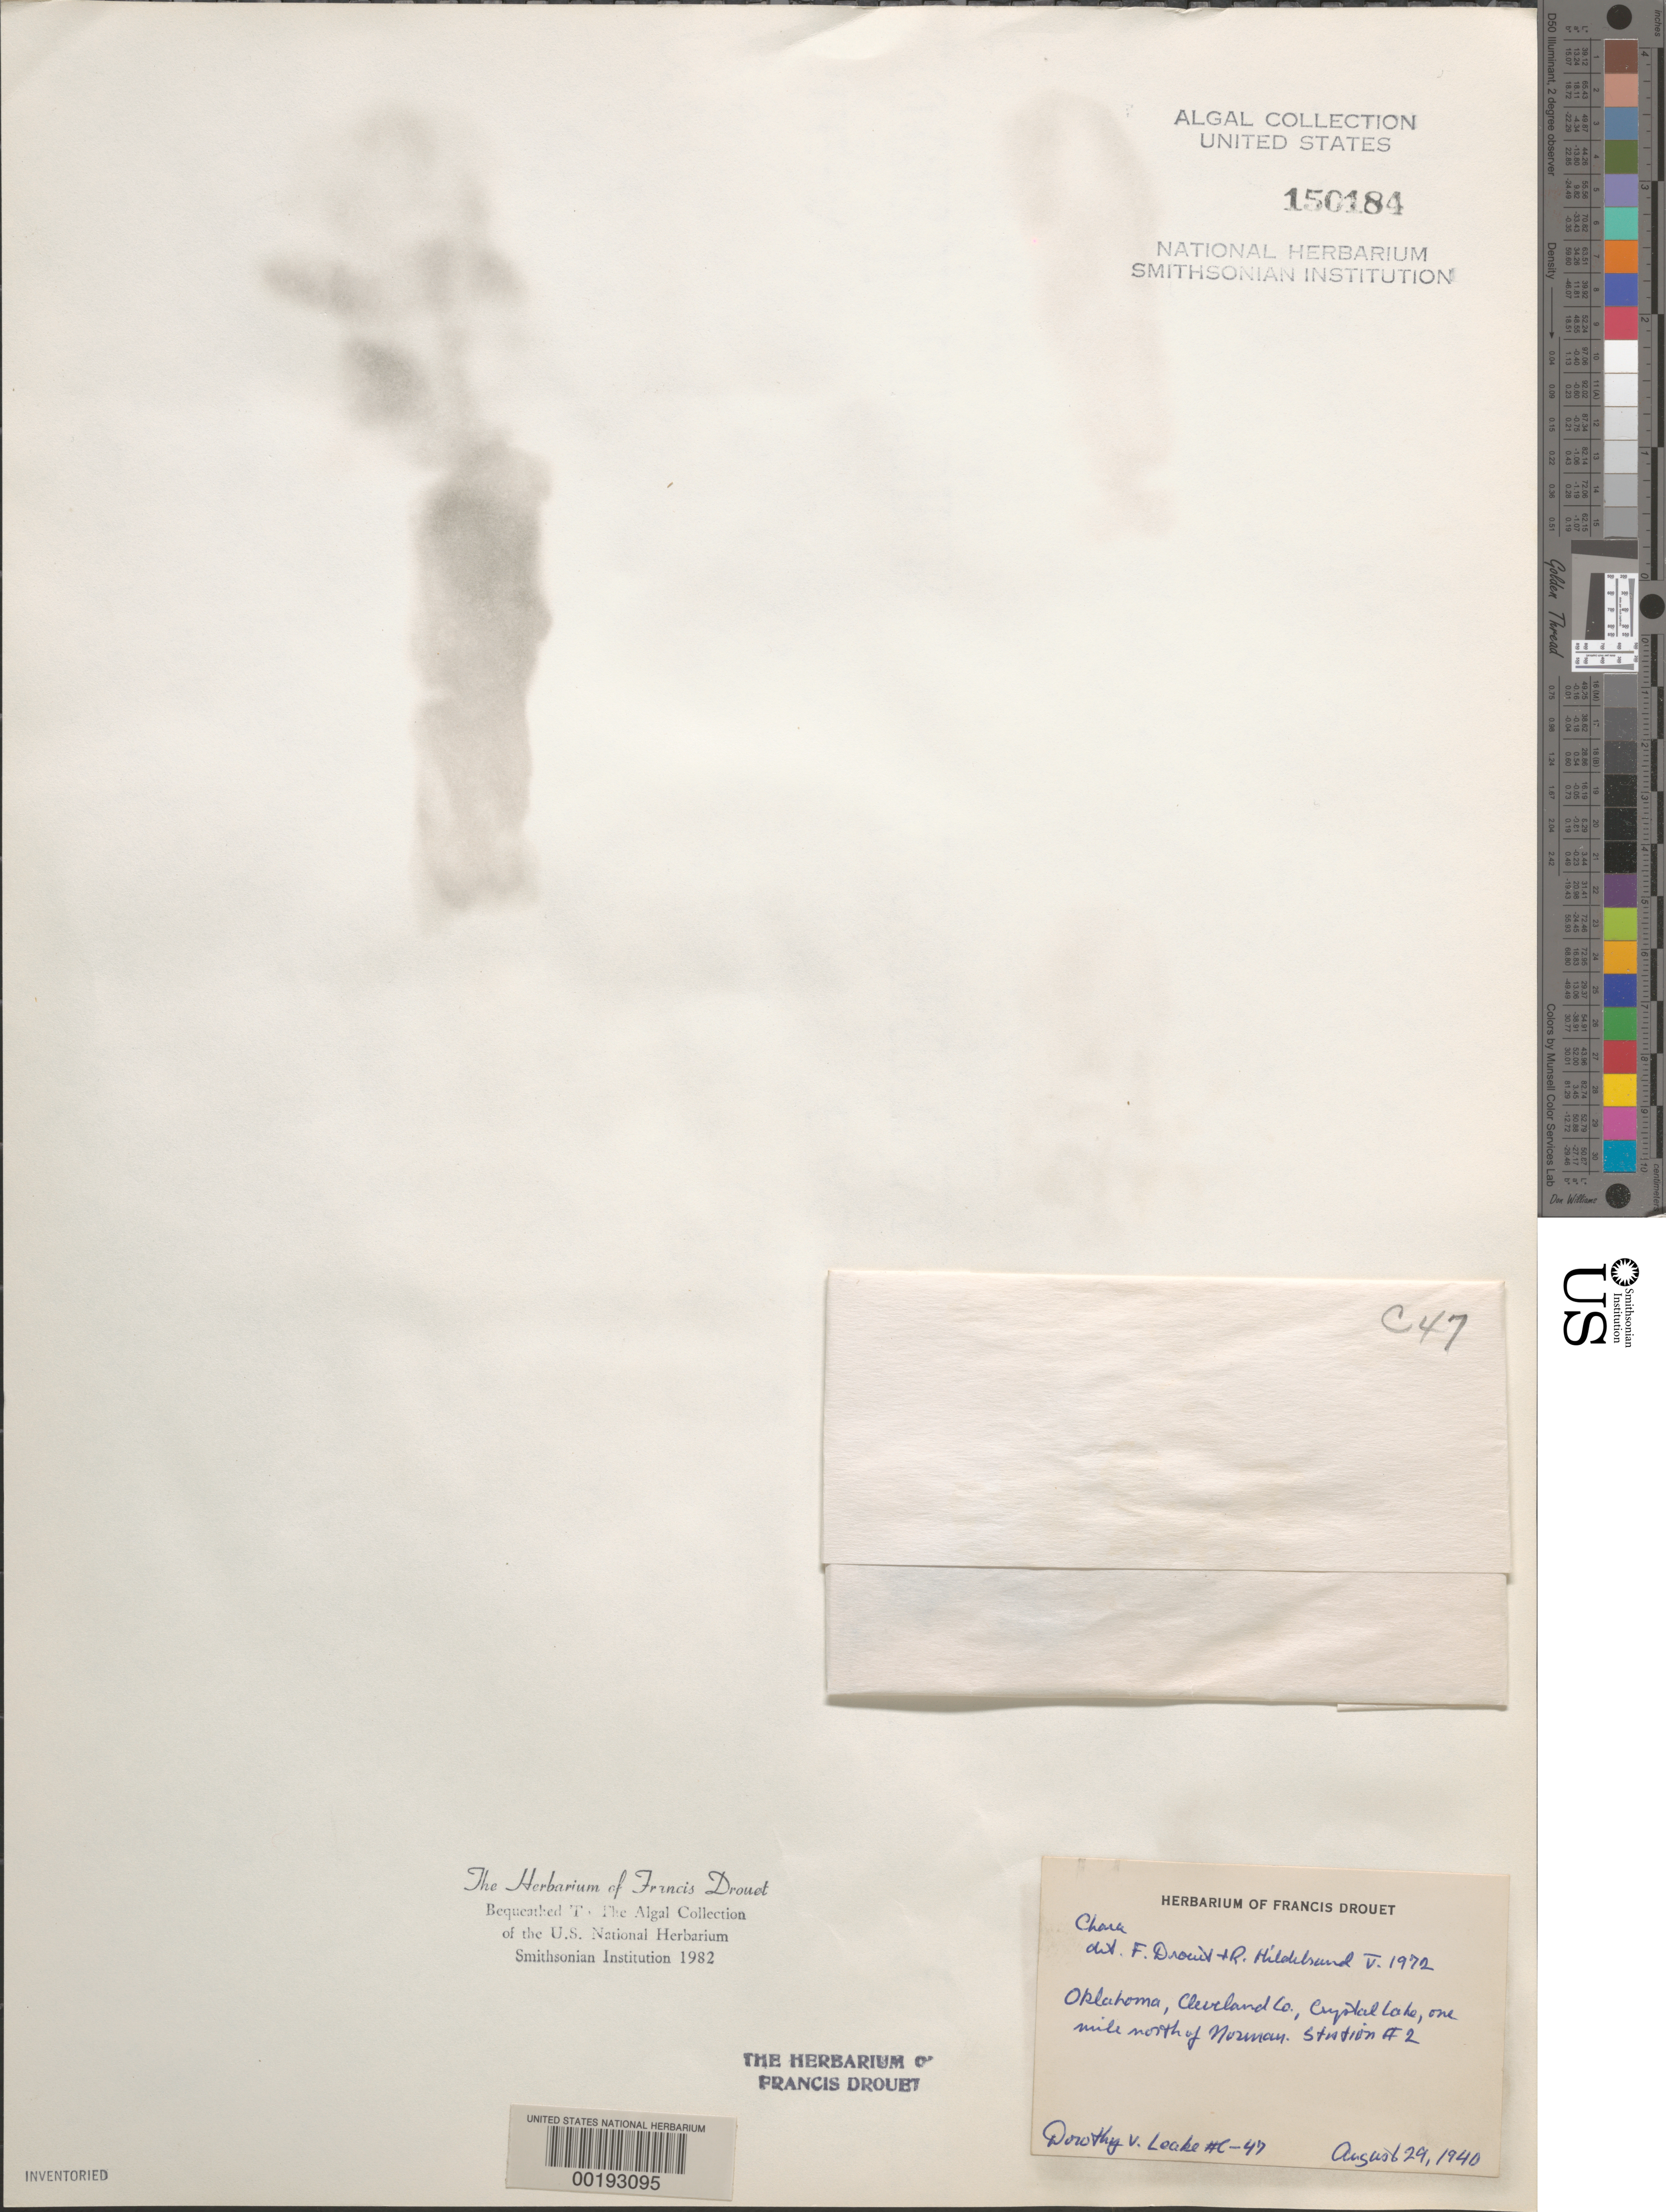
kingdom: Plantae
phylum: Charophyta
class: Charophyceae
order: Charales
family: Characeae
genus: Chara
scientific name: Chara sp.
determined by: Drouet, F. E.; Hildebrand, R. W.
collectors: D. Leake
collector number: C-47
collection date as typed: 29 Aug 1940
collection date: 1940-08-29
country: United States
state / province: Oklahoma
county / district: Cleveland County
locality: Crystal Lake, 1 mile north of Norman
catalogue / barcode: US 150184